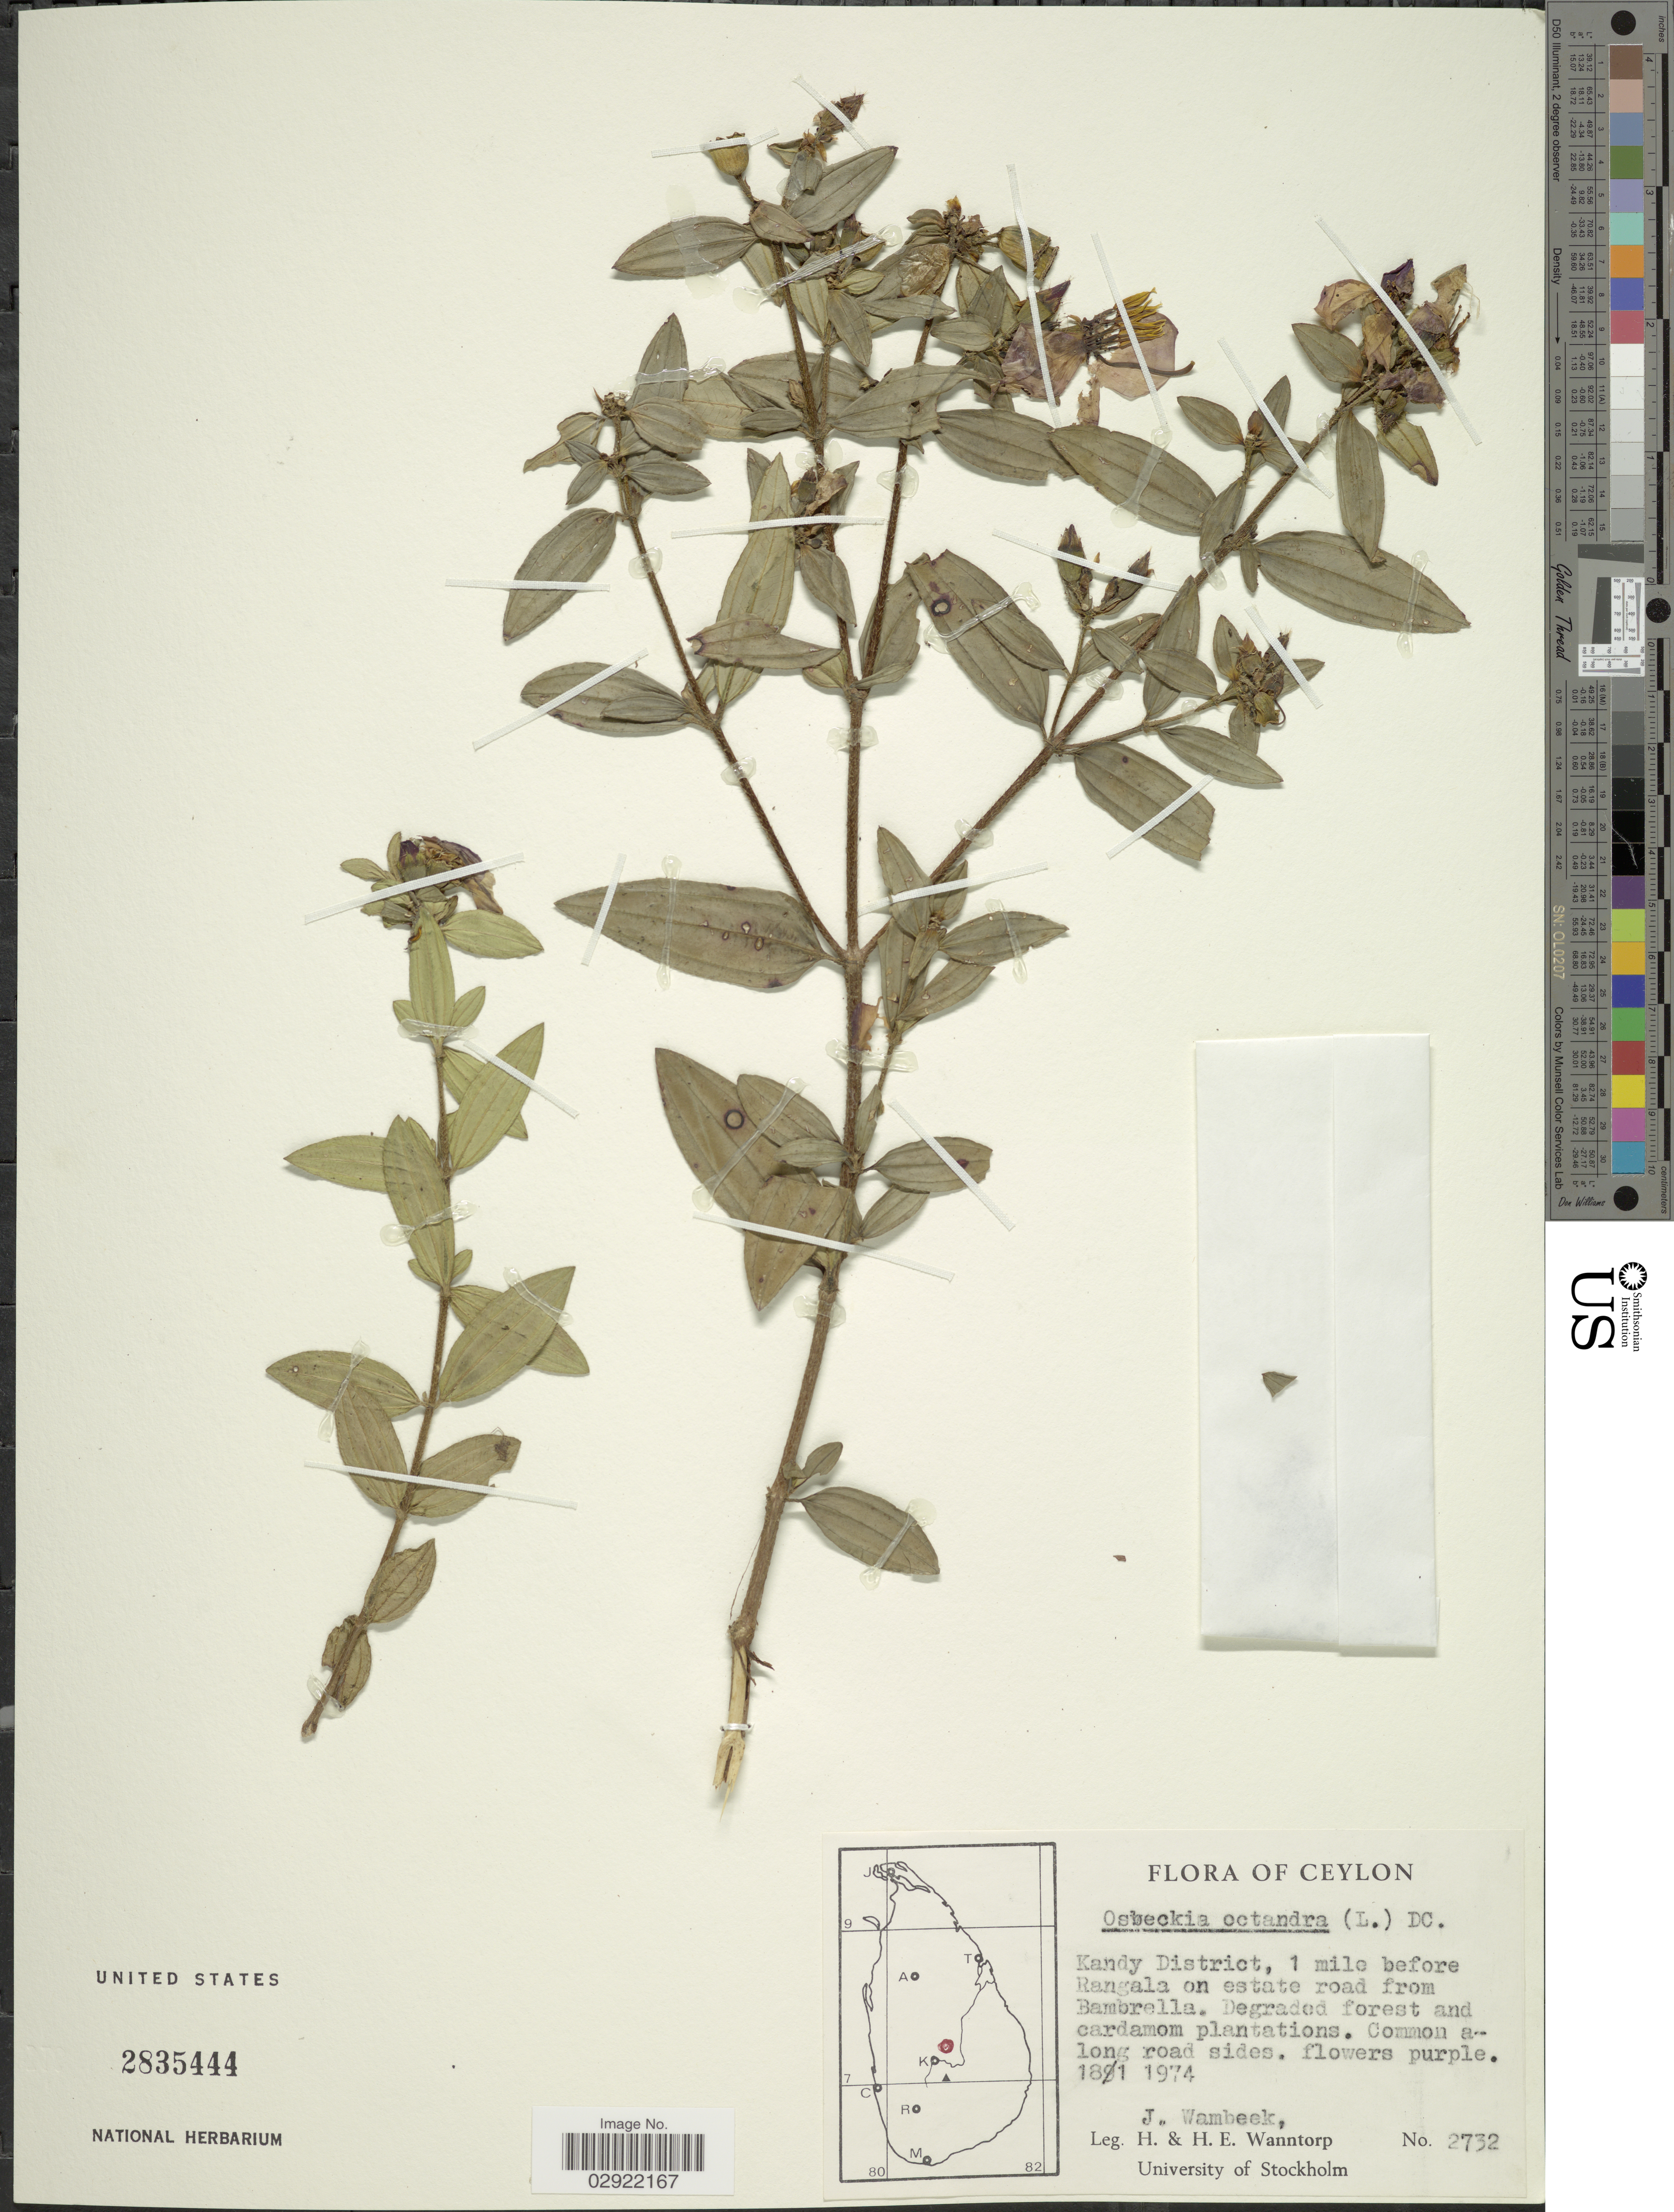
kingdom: Plantae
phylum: Tracheophyta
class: Magnoliopsida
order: Myrtales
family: Melastomataceae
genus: Osbeckia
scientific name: Osbeckia octandra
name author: DC.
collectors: J. Wambeek, H. Wanntorp & H. Wanntorp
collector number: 2732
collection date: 1974-01-18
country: Sri Lanka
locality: Ceylon. Kandy District, 1 mile before Rangala on estate road from Bambrella.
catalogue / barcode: US 2835444